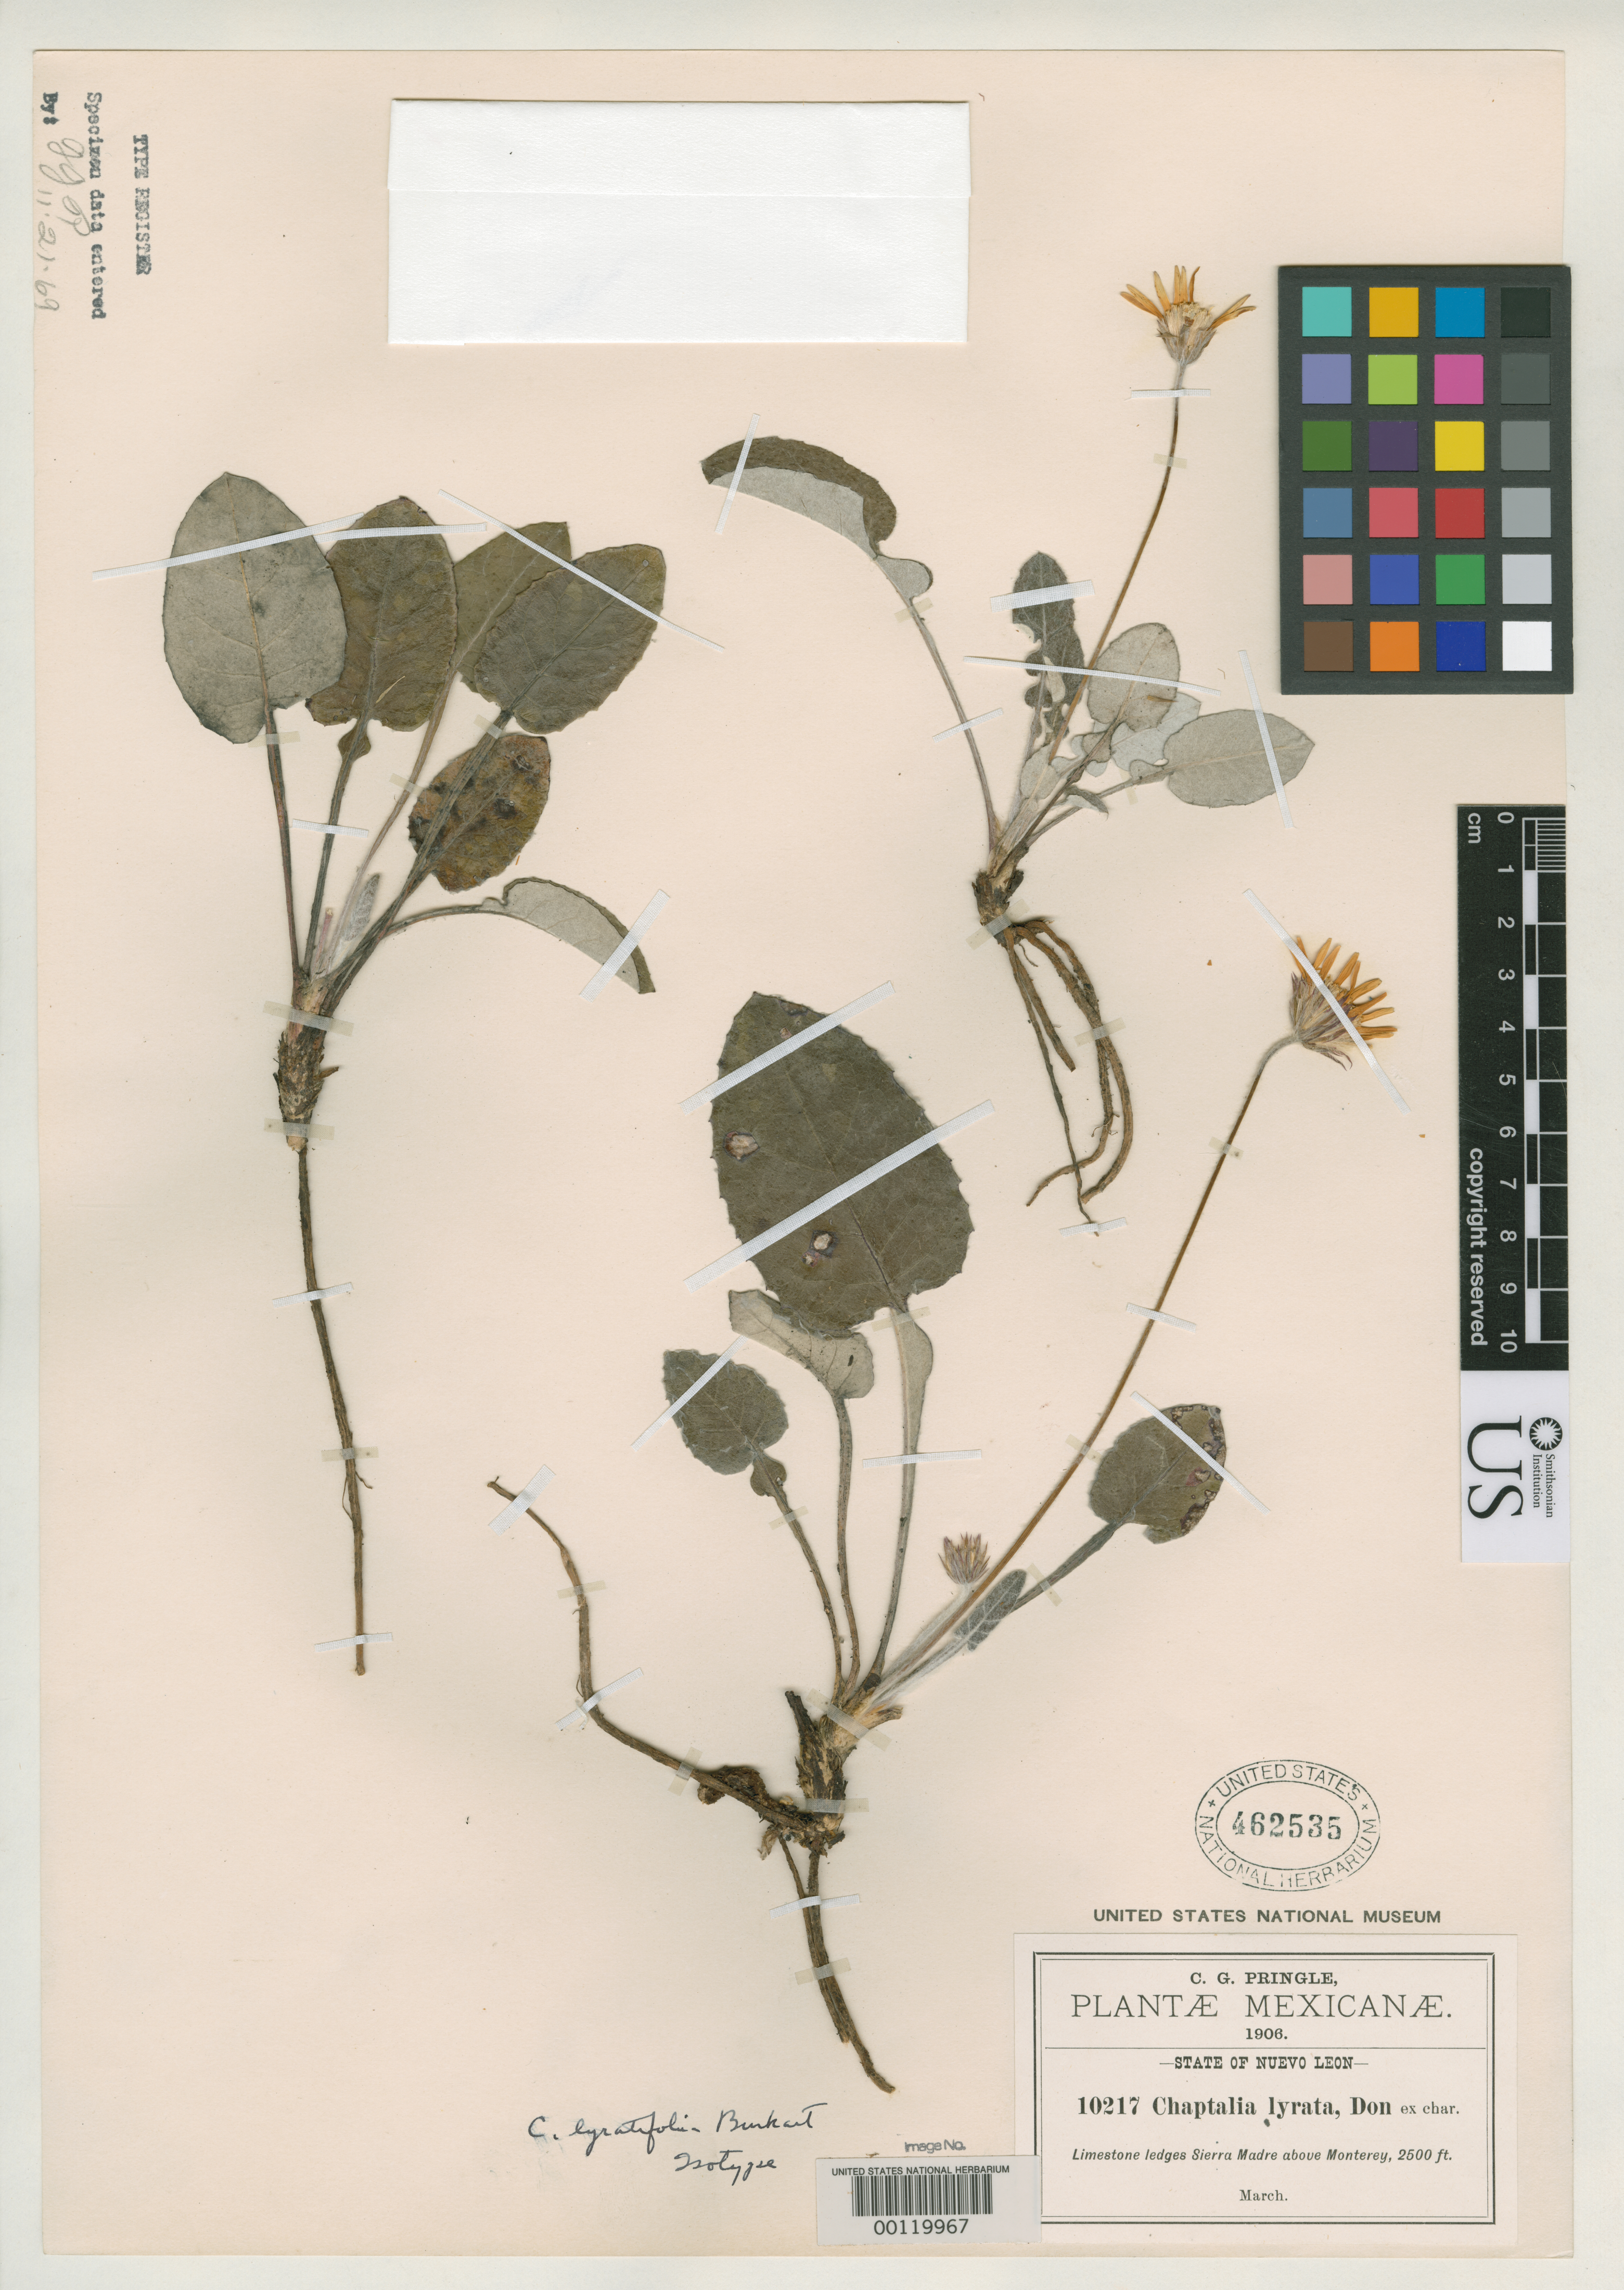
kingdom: Plantae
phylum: Tracheophyta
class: Magnoliopsida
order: Asterales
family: Asteraceae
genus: Chaptalia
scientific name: Chaptalia lyratifolia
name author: Burkart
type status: Isotype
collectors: C. G. Pringle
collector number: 10217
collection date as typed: Mar 1906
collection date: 1906-03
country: Mexico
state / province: Nuevo León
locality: Sierra Madre above Monterrey.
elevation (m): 762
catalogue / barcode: US 462535